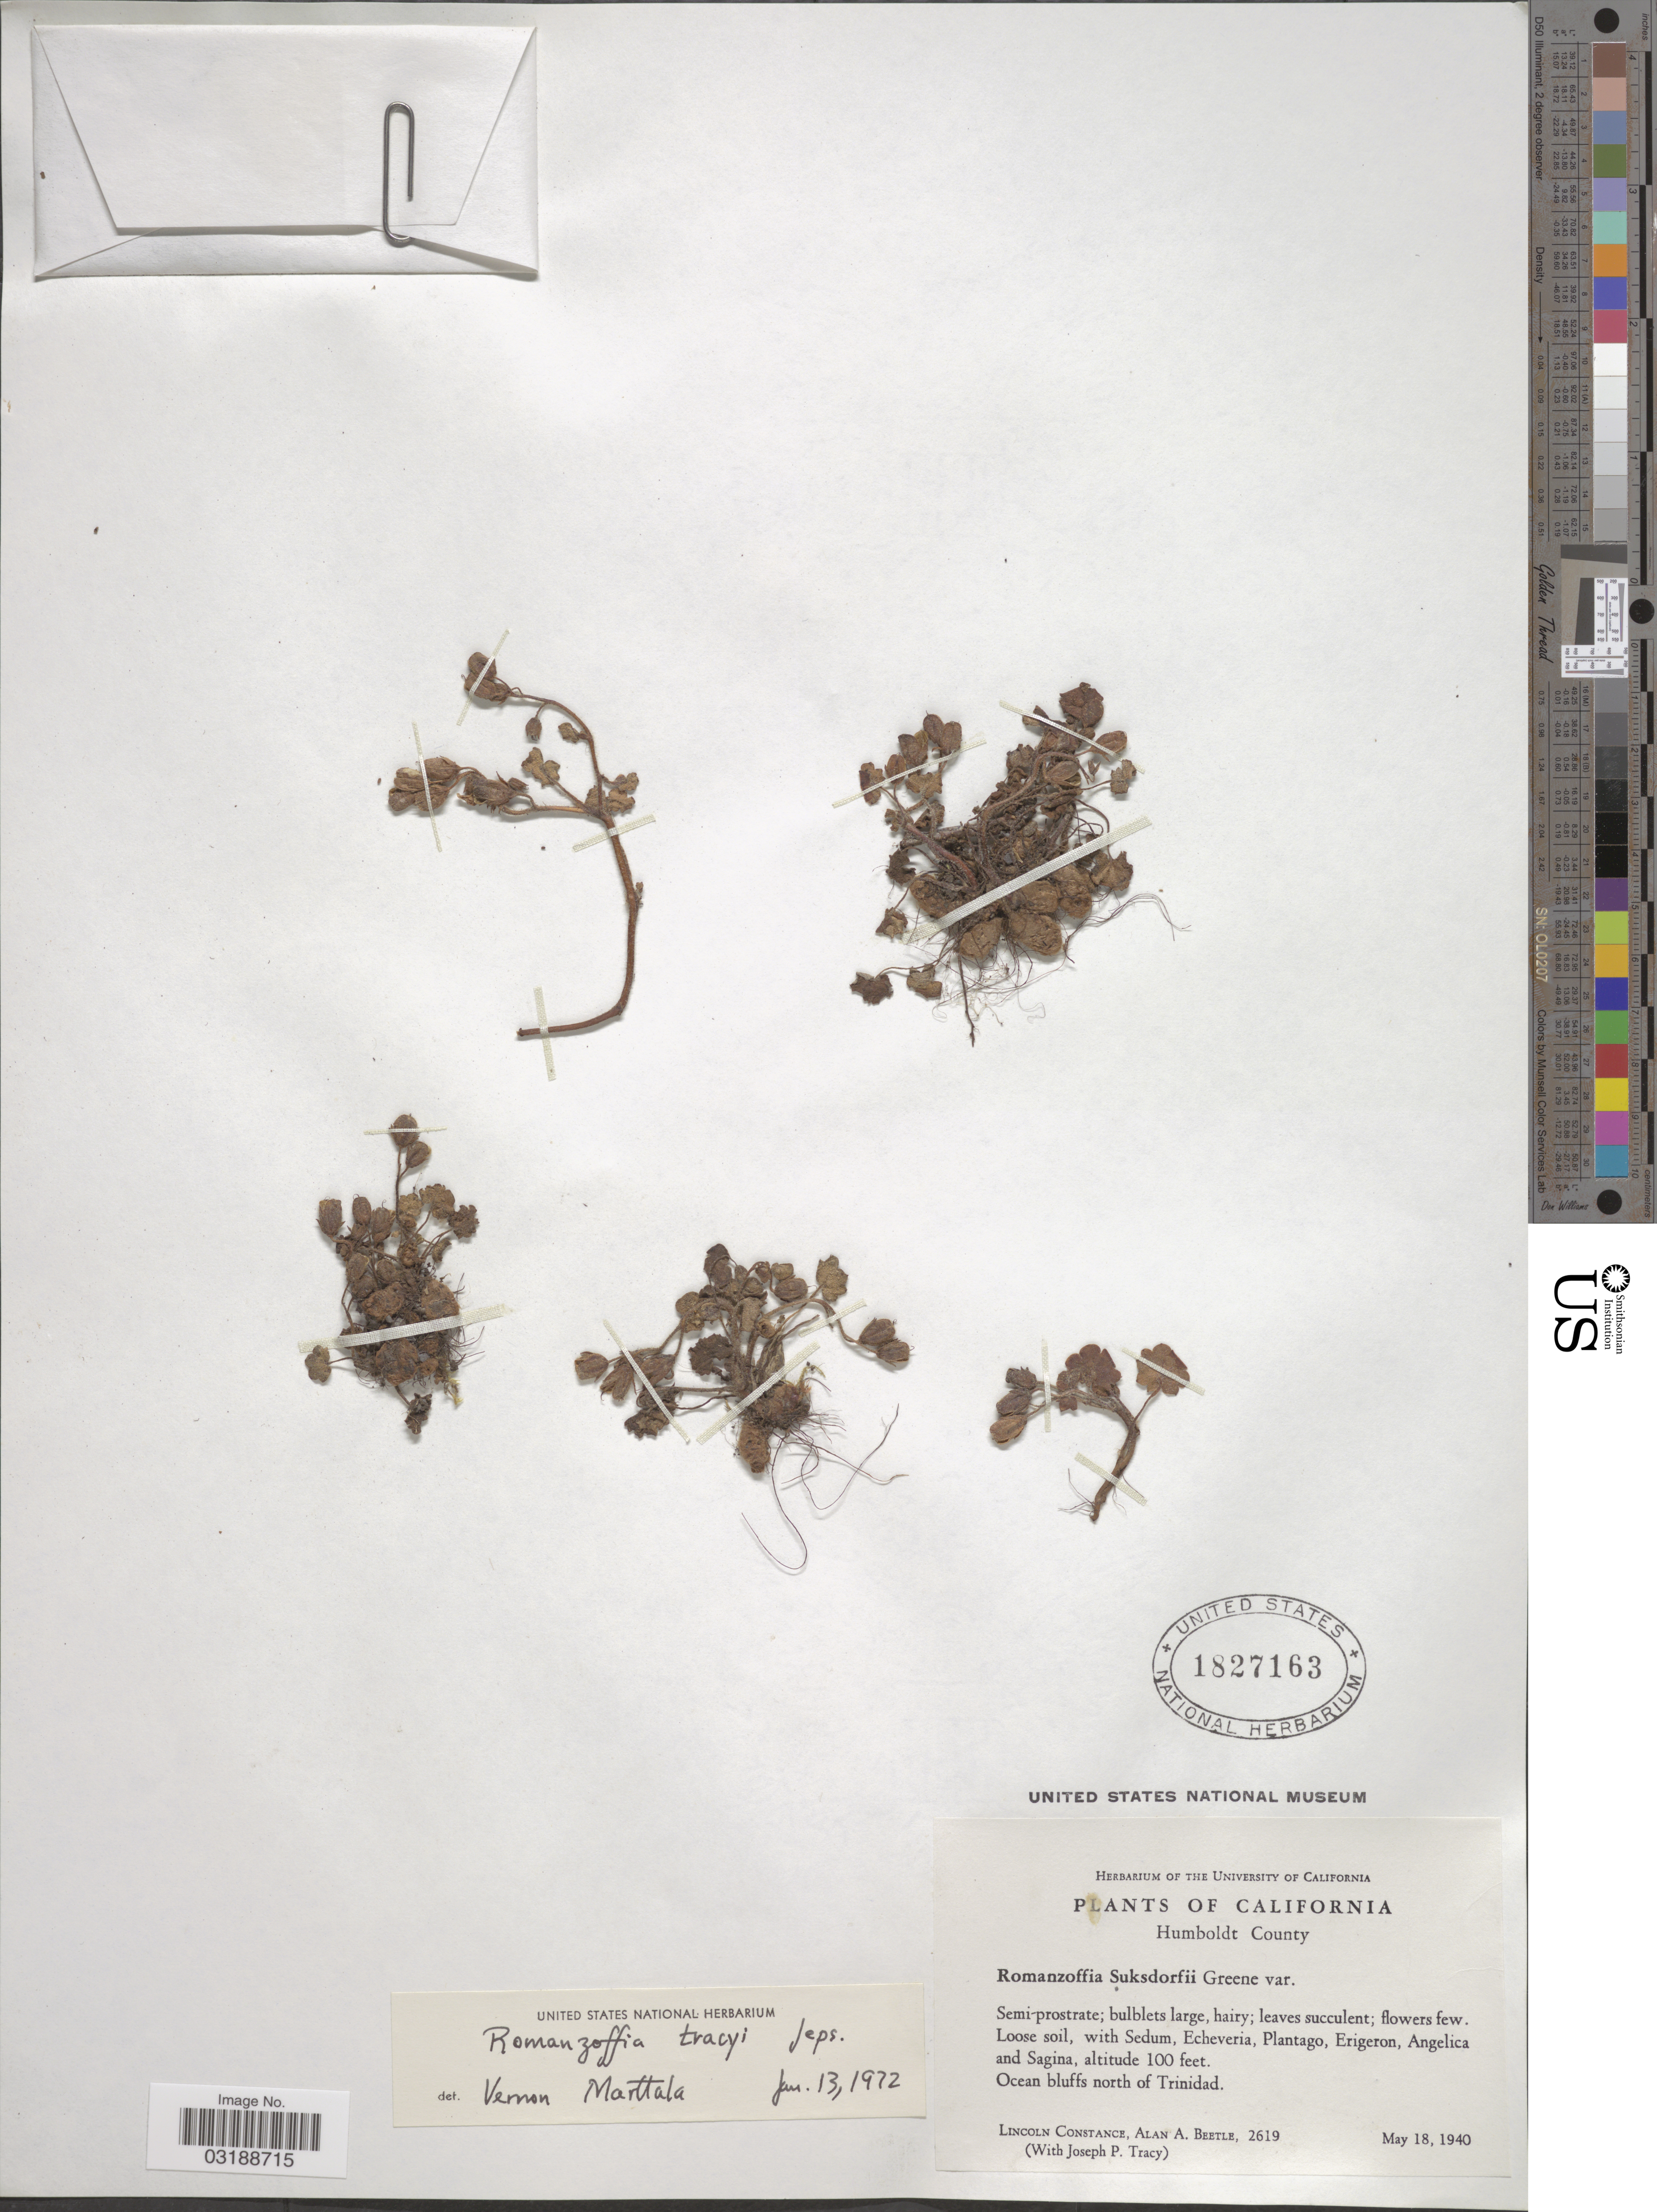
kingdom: Plantae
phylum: Tracheophyta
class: Magnoliopsida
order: Boraginales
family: Hydrophyllaceae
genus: Romanzoffia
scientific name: Romanzoffia tracyi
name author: Jeps.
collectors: L. Constance, A. A. Beetle & J. Tracy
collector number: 2619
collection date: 1940-05-18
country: United States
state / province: California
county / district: Humboldt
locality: Humboldt County. Ocean bluffs north of Trinidad.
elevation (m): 30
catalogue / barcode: US 1827163